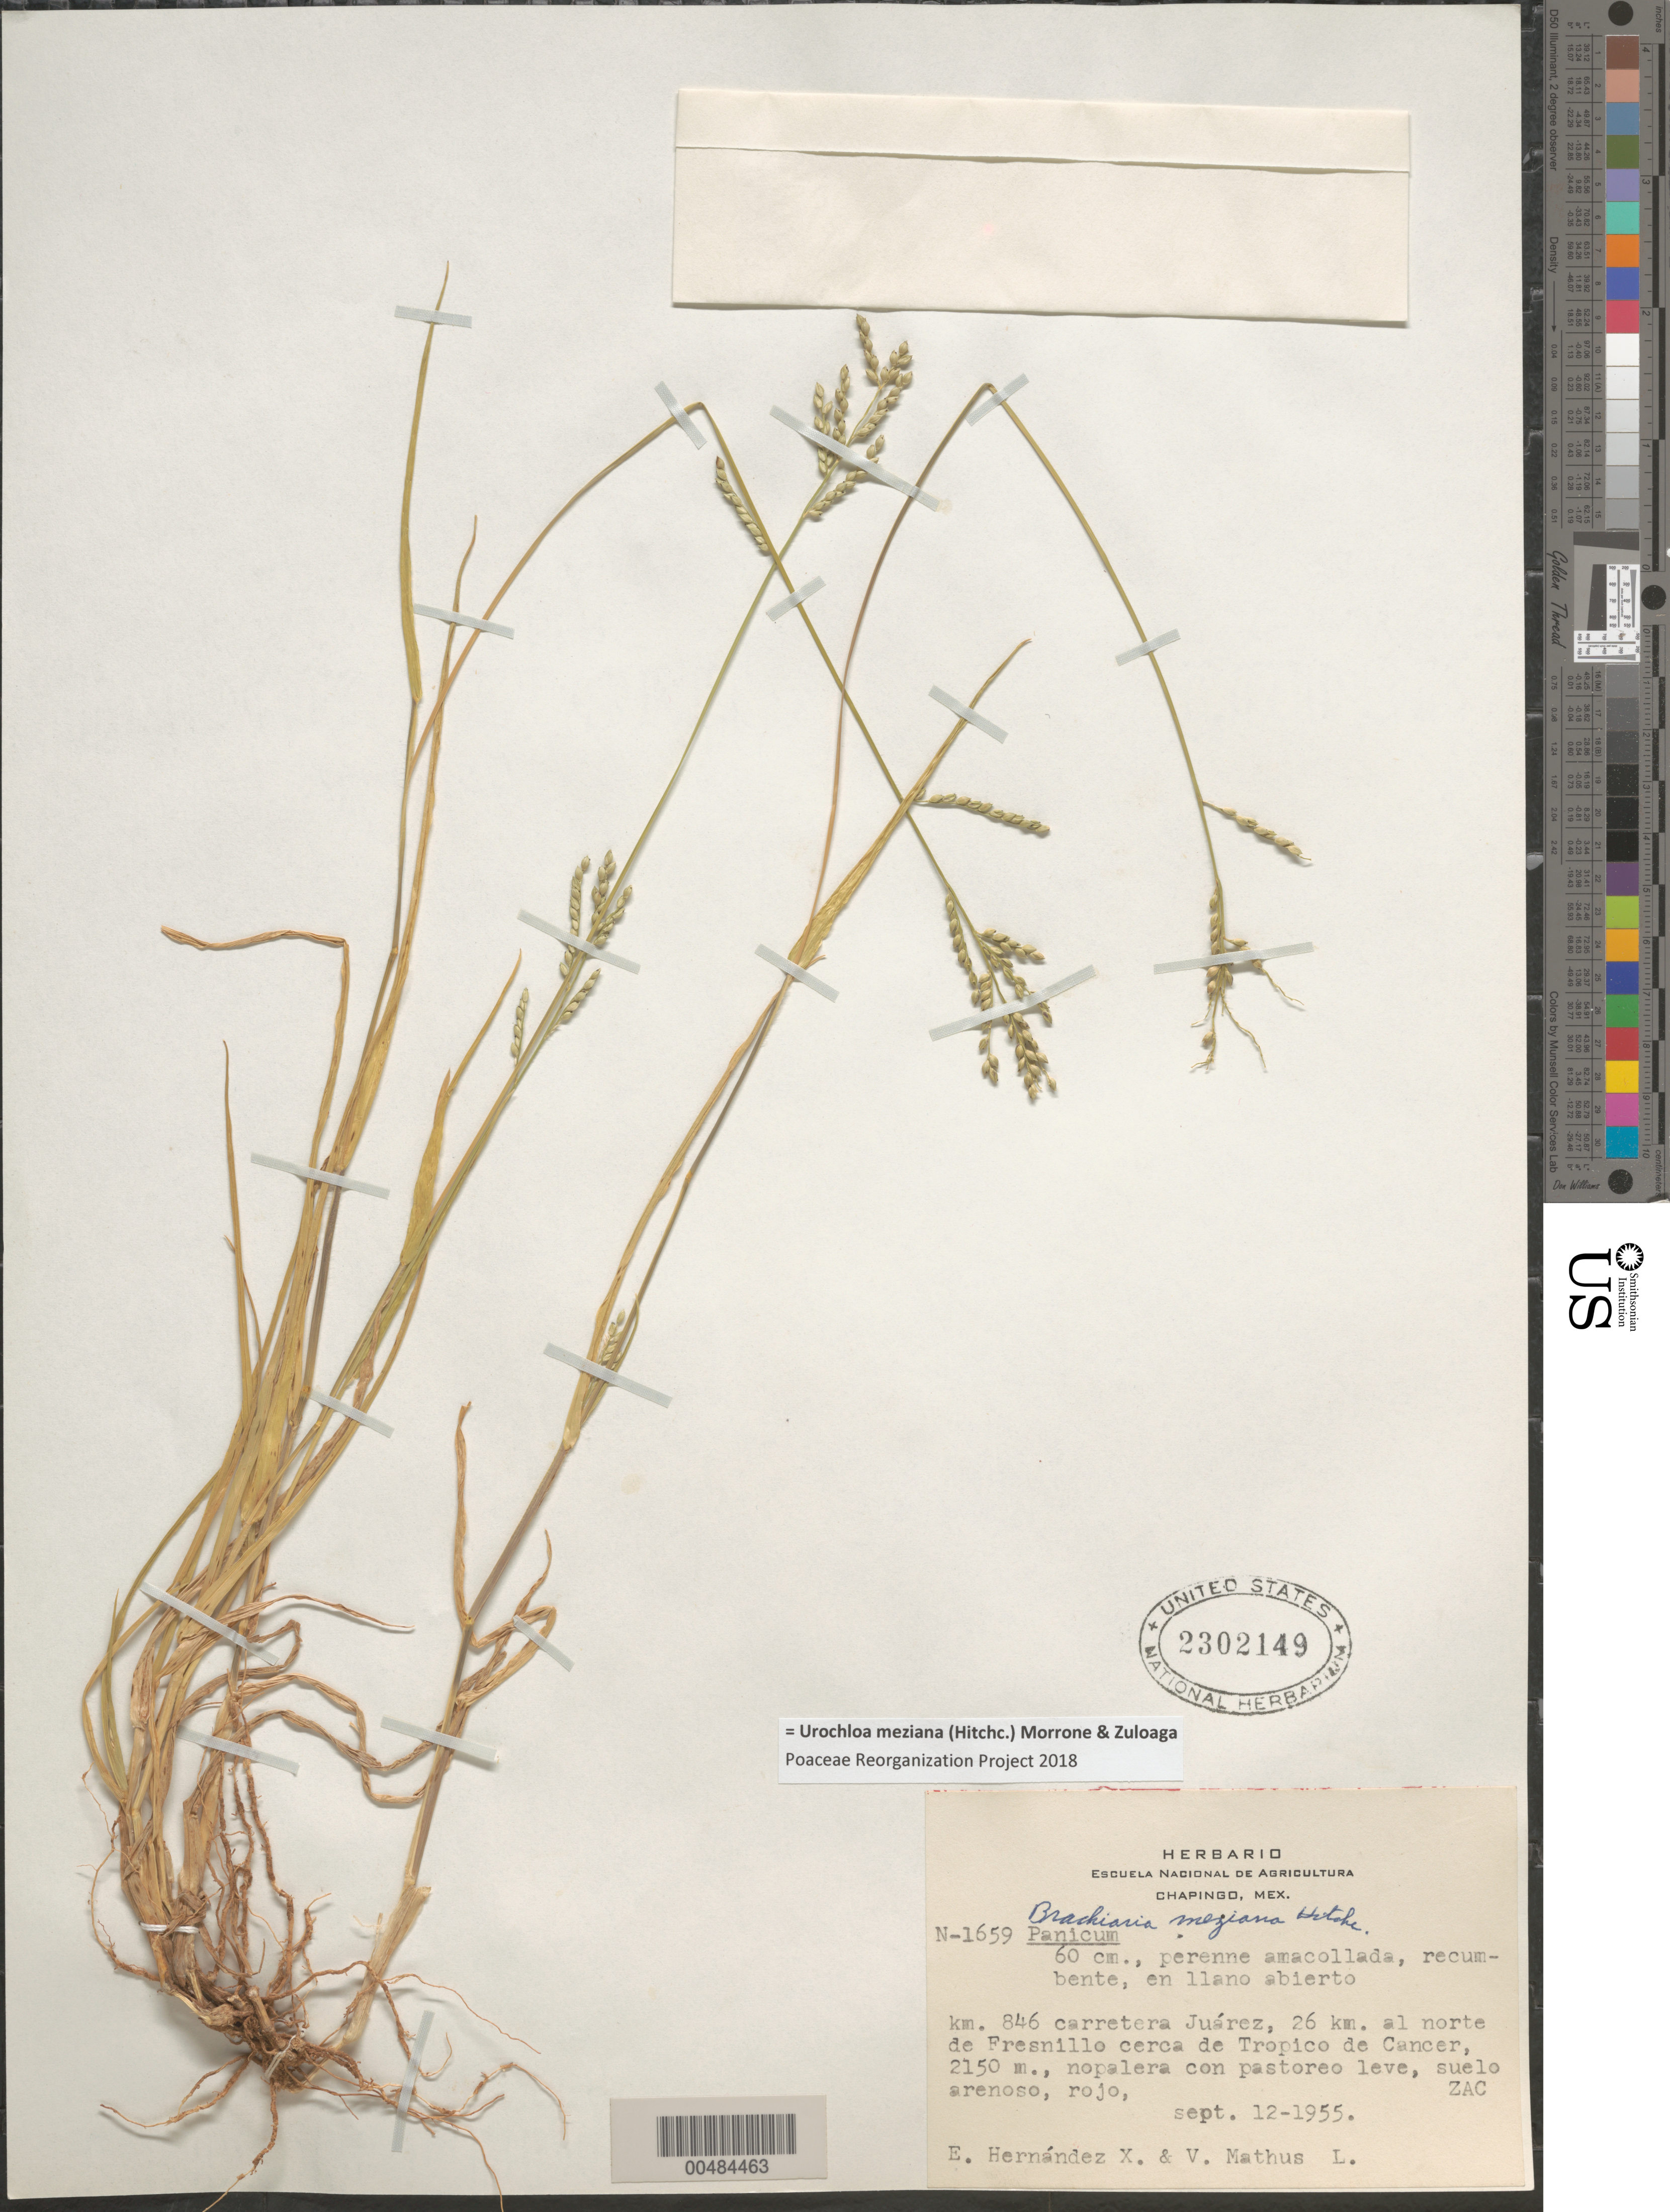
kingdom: Plantae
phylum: Tracheophyta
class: Liliopsida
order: Poales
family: Poaceae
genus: Brachiaria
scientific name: Brachiaria meziana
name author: Hitchc.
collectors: E. I. Hernández-X. & V. Mathus L.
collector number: N-1659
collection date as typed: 12 Sep 1955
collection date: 1955-09-12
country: Mexico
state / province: Zacatecas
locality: Km 846 carretera Ju rez, 26 km al N de Fresnillo cerca de Tropico de Cancer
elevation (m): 2150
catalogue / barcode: US 2302149